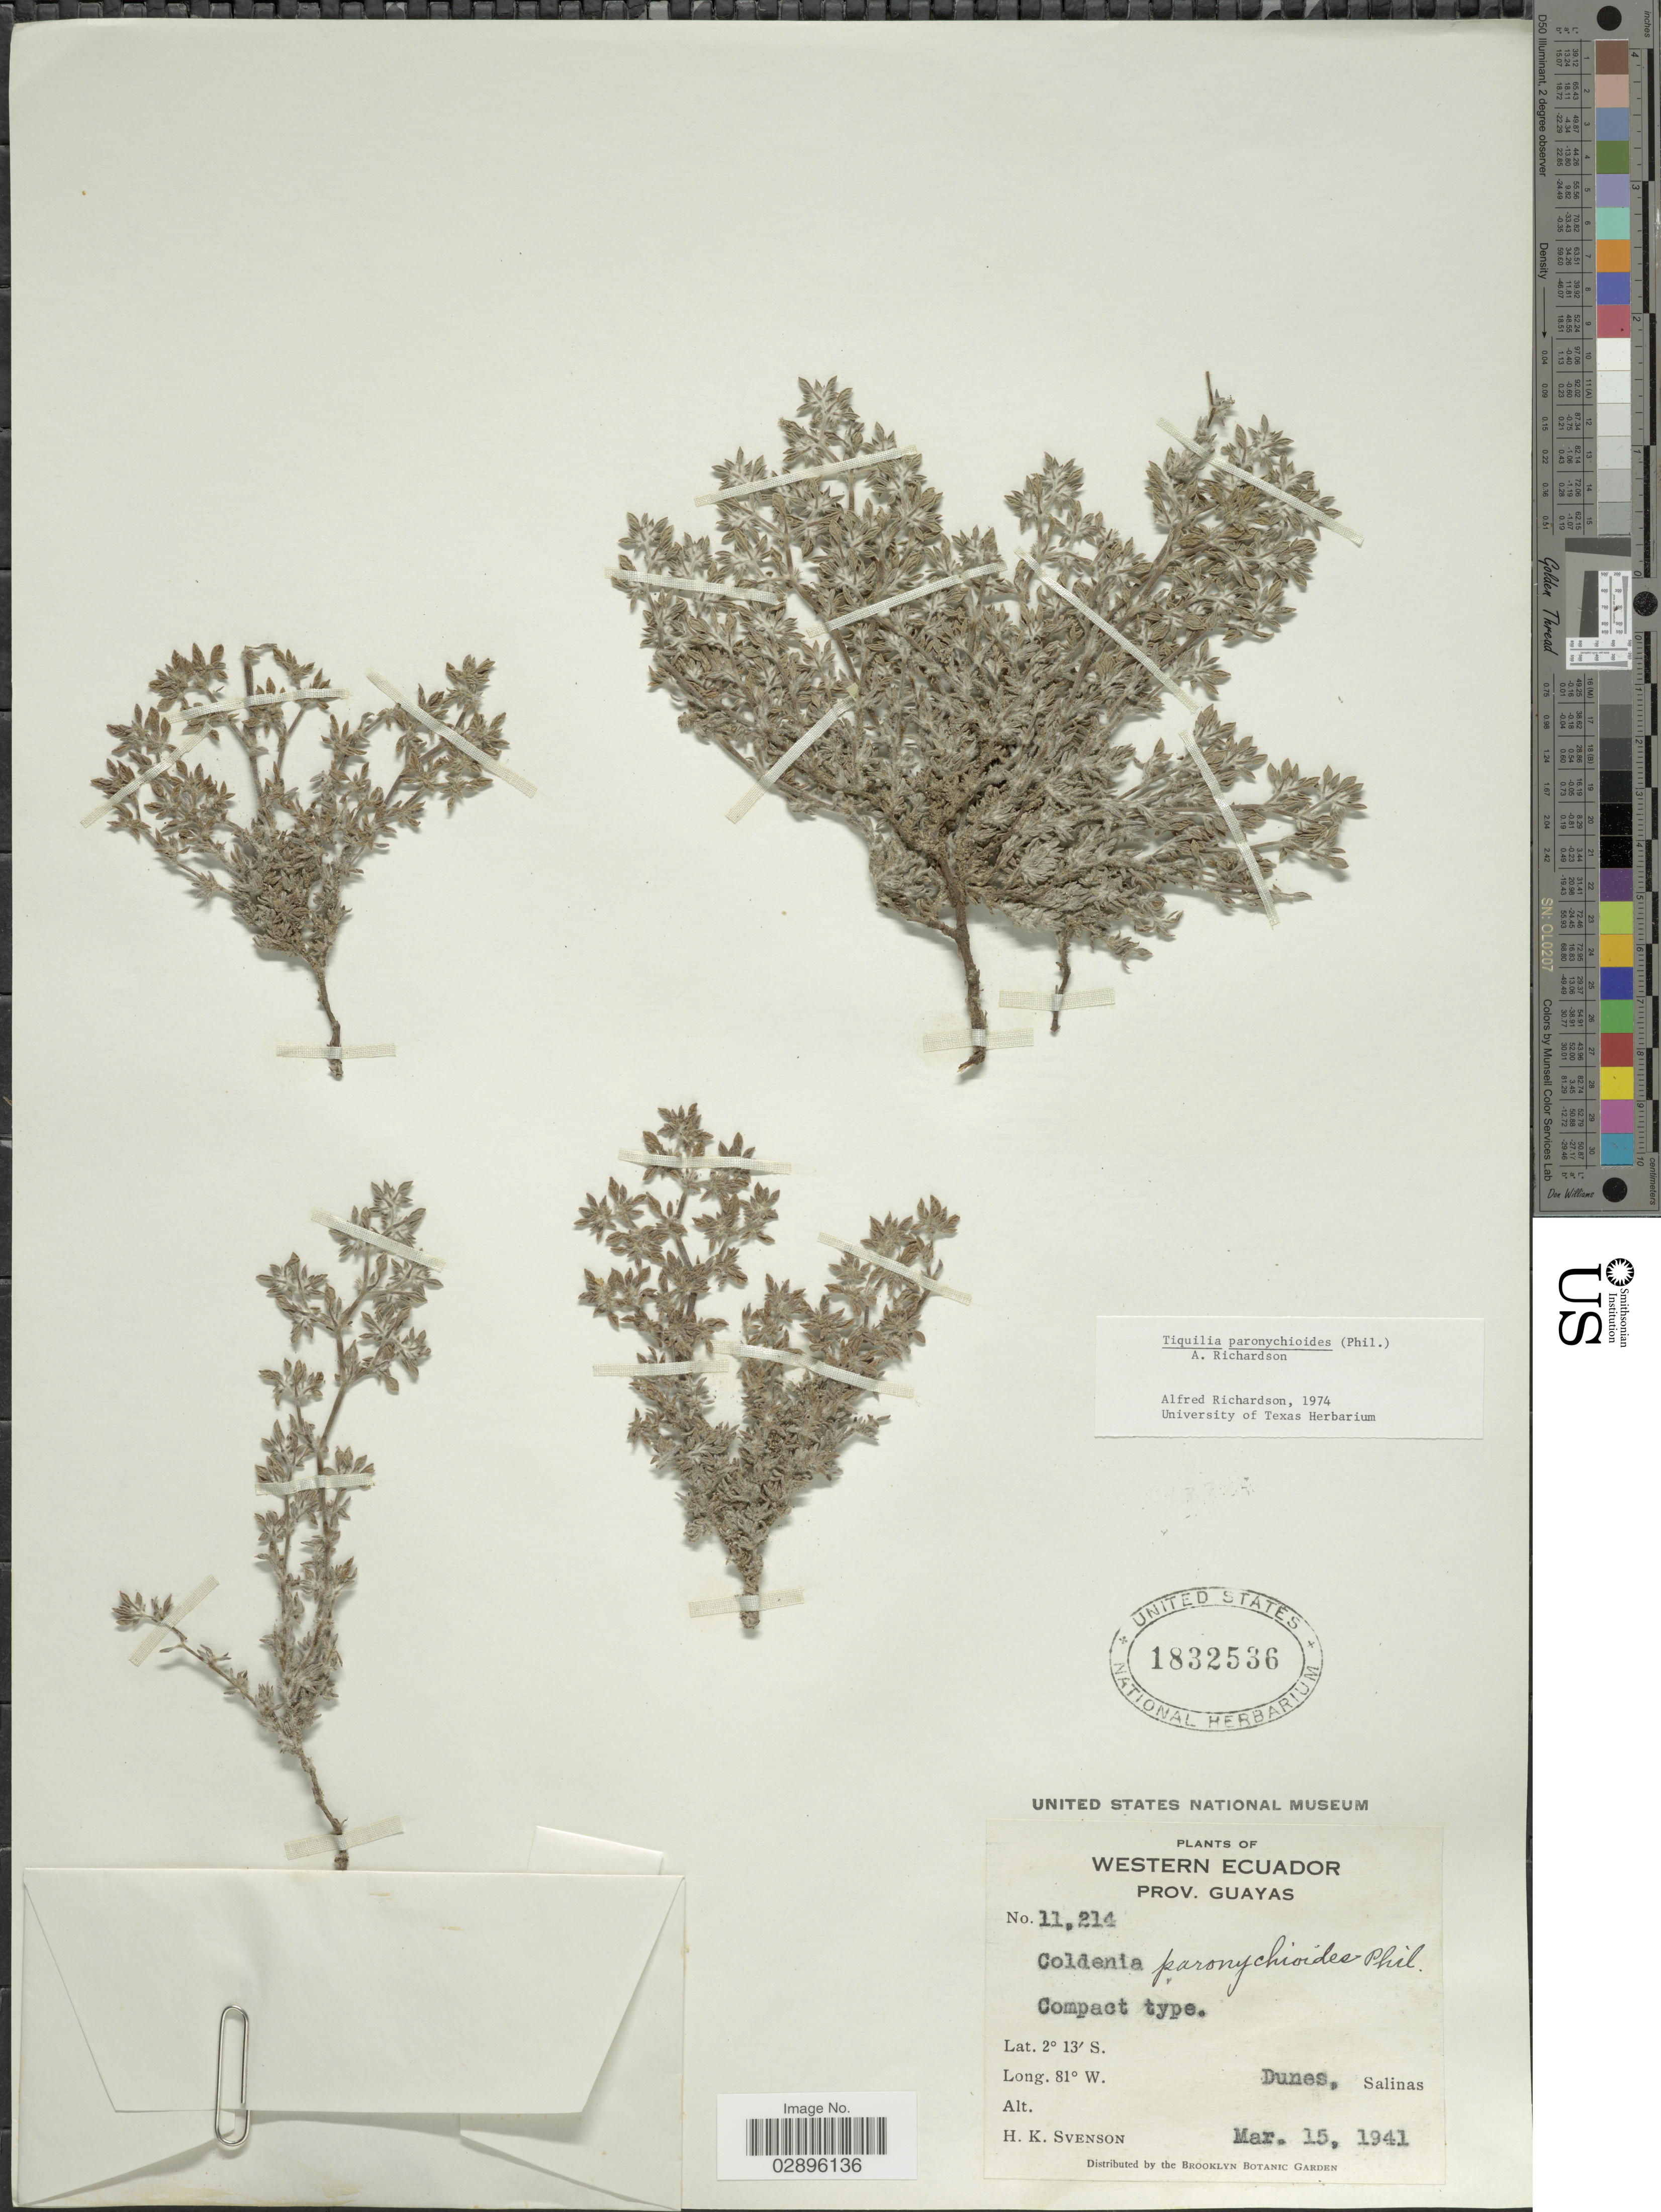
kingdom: Plantae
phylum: Tracheophyta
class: Magnoliopsida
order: Boraginales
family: Ehretiaceae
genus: Tiquilia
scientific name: Tiquilia paronychioides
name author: (Phil.) A.T. Richardson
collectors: H. K. Svenson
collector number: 11214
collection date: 1941-03-15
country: Ecuador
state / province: Guayas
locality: Western Ecuador. Dunes, Salinas.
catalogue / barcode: US 1832536